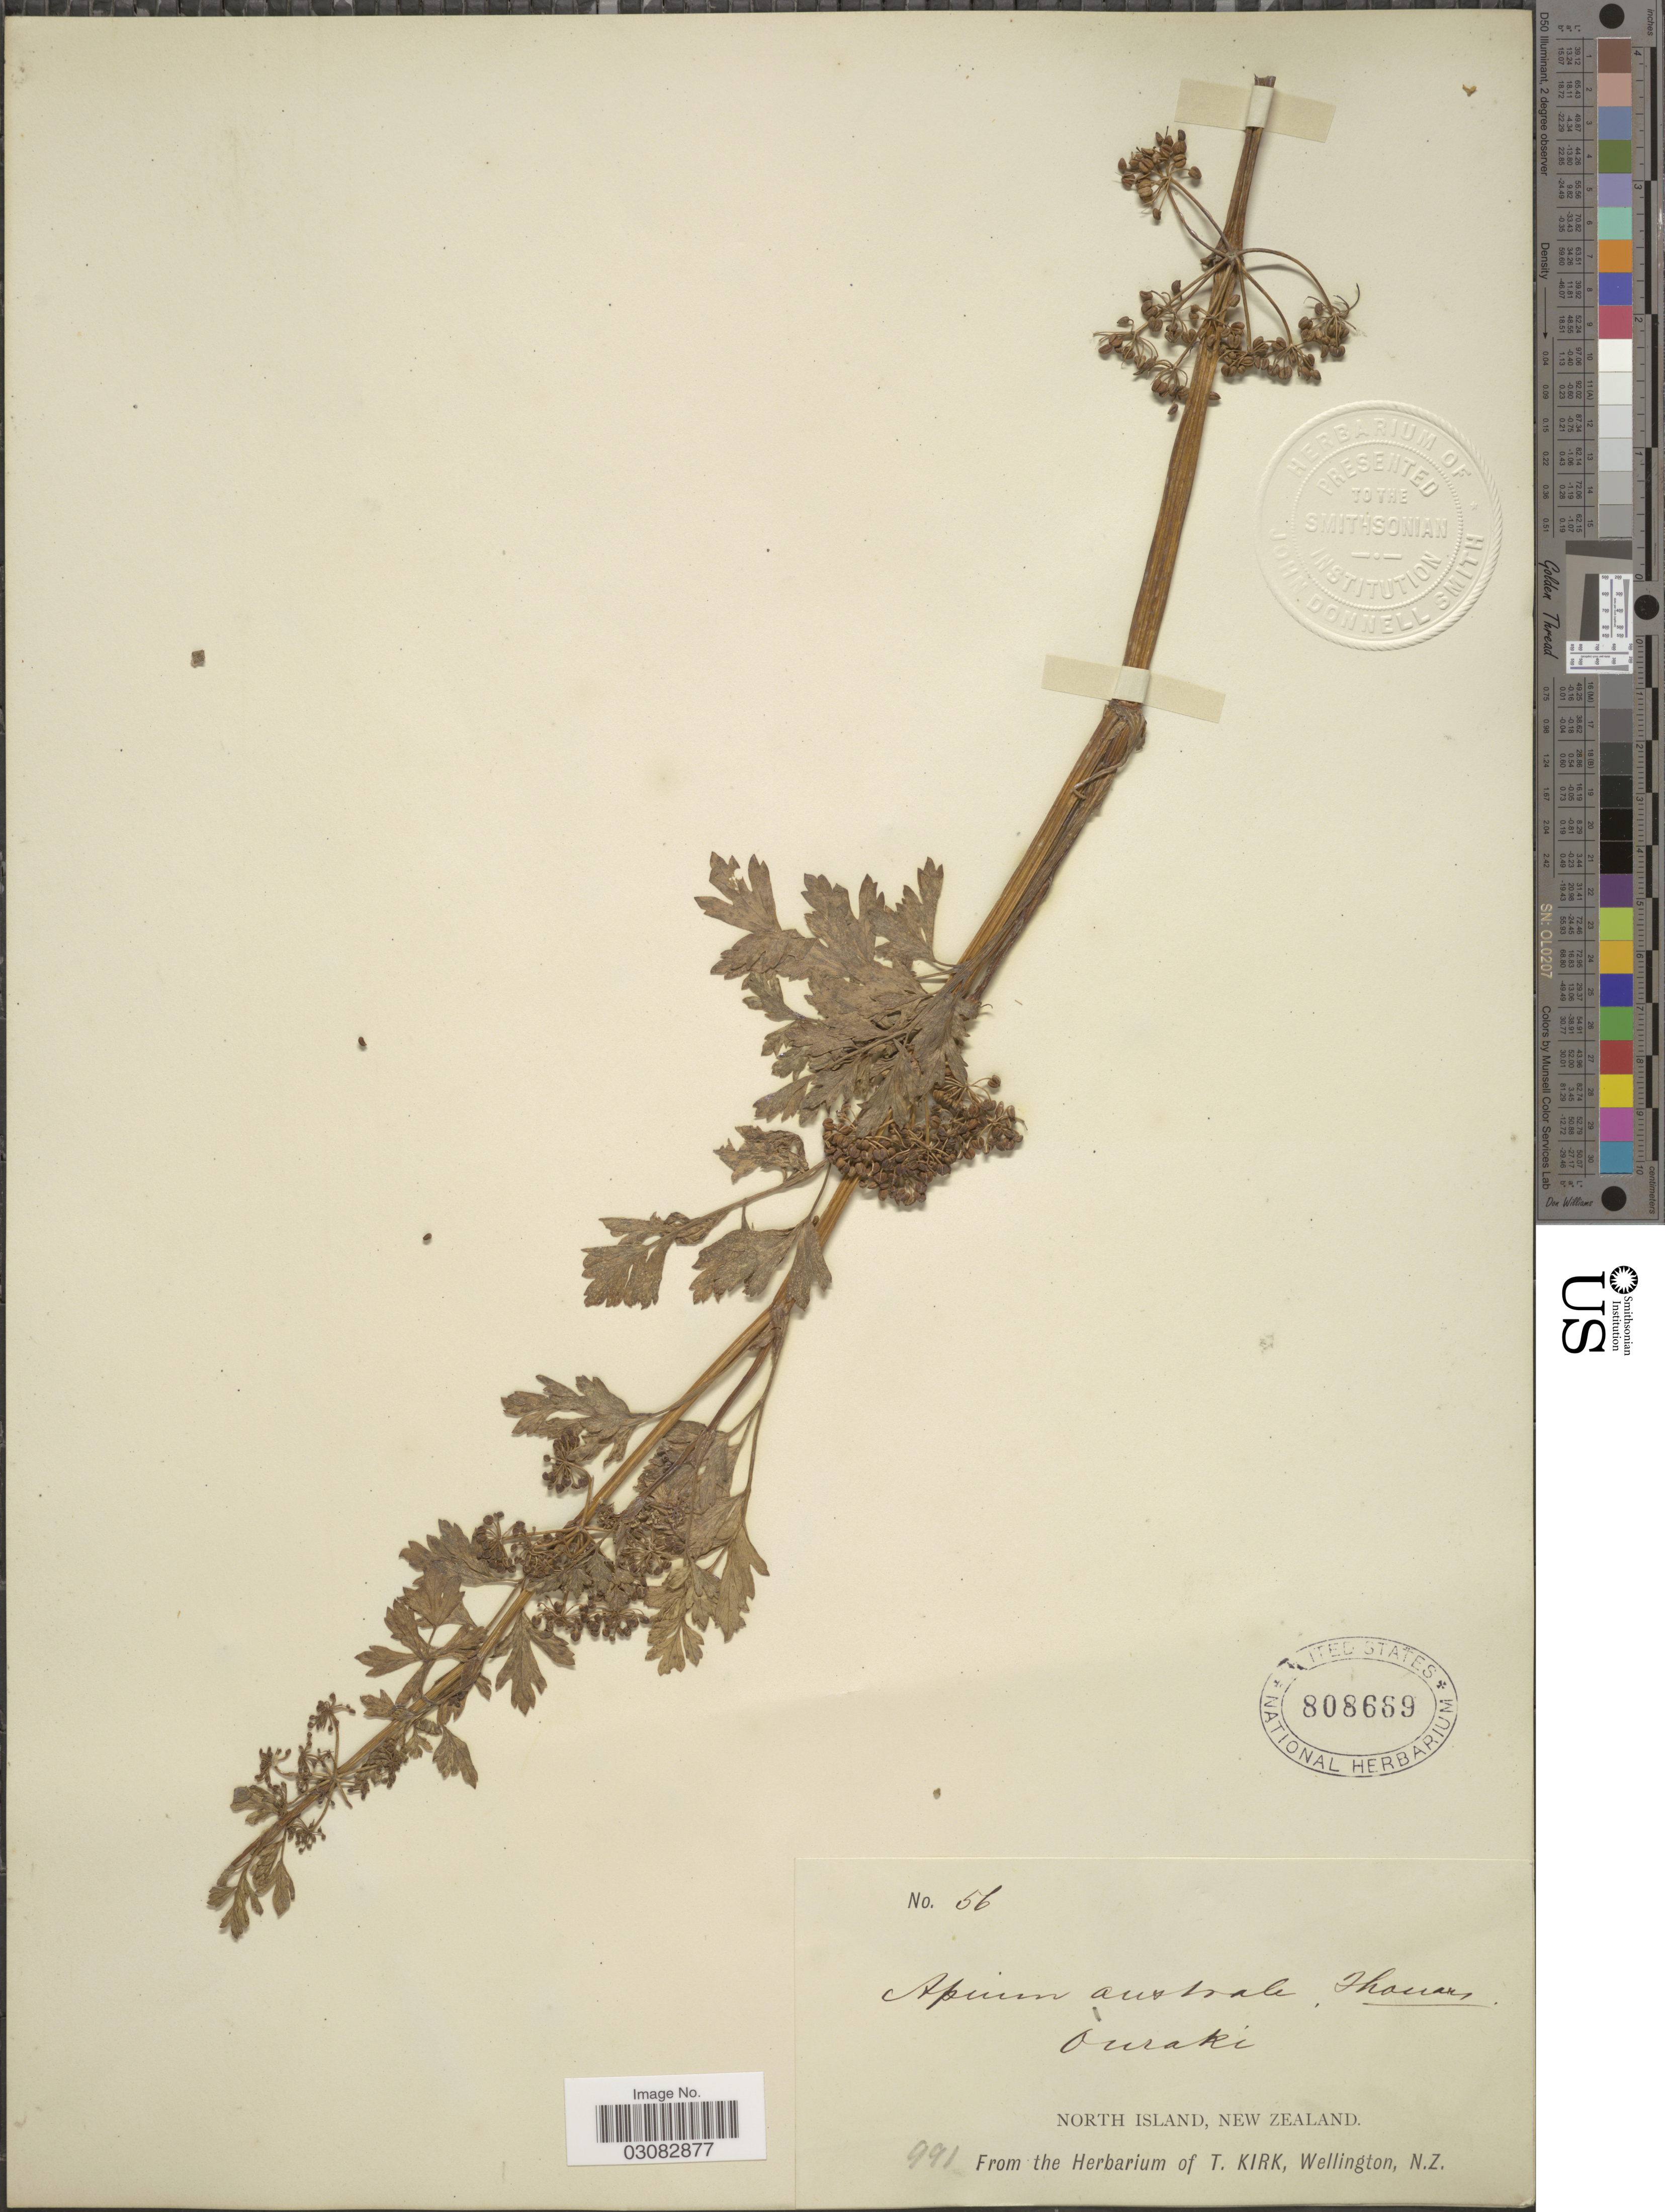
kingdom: Plantae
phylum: Tracheophyta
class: Magnoliopsida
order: Apiales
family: Apiaceae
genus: Apium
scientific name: Apium prostratum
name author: Labill. ex Vent.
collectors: ex herb. T. Kirk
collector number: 56/991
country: New Zealand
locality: Ouraki, North Island.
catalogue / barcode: US 808669